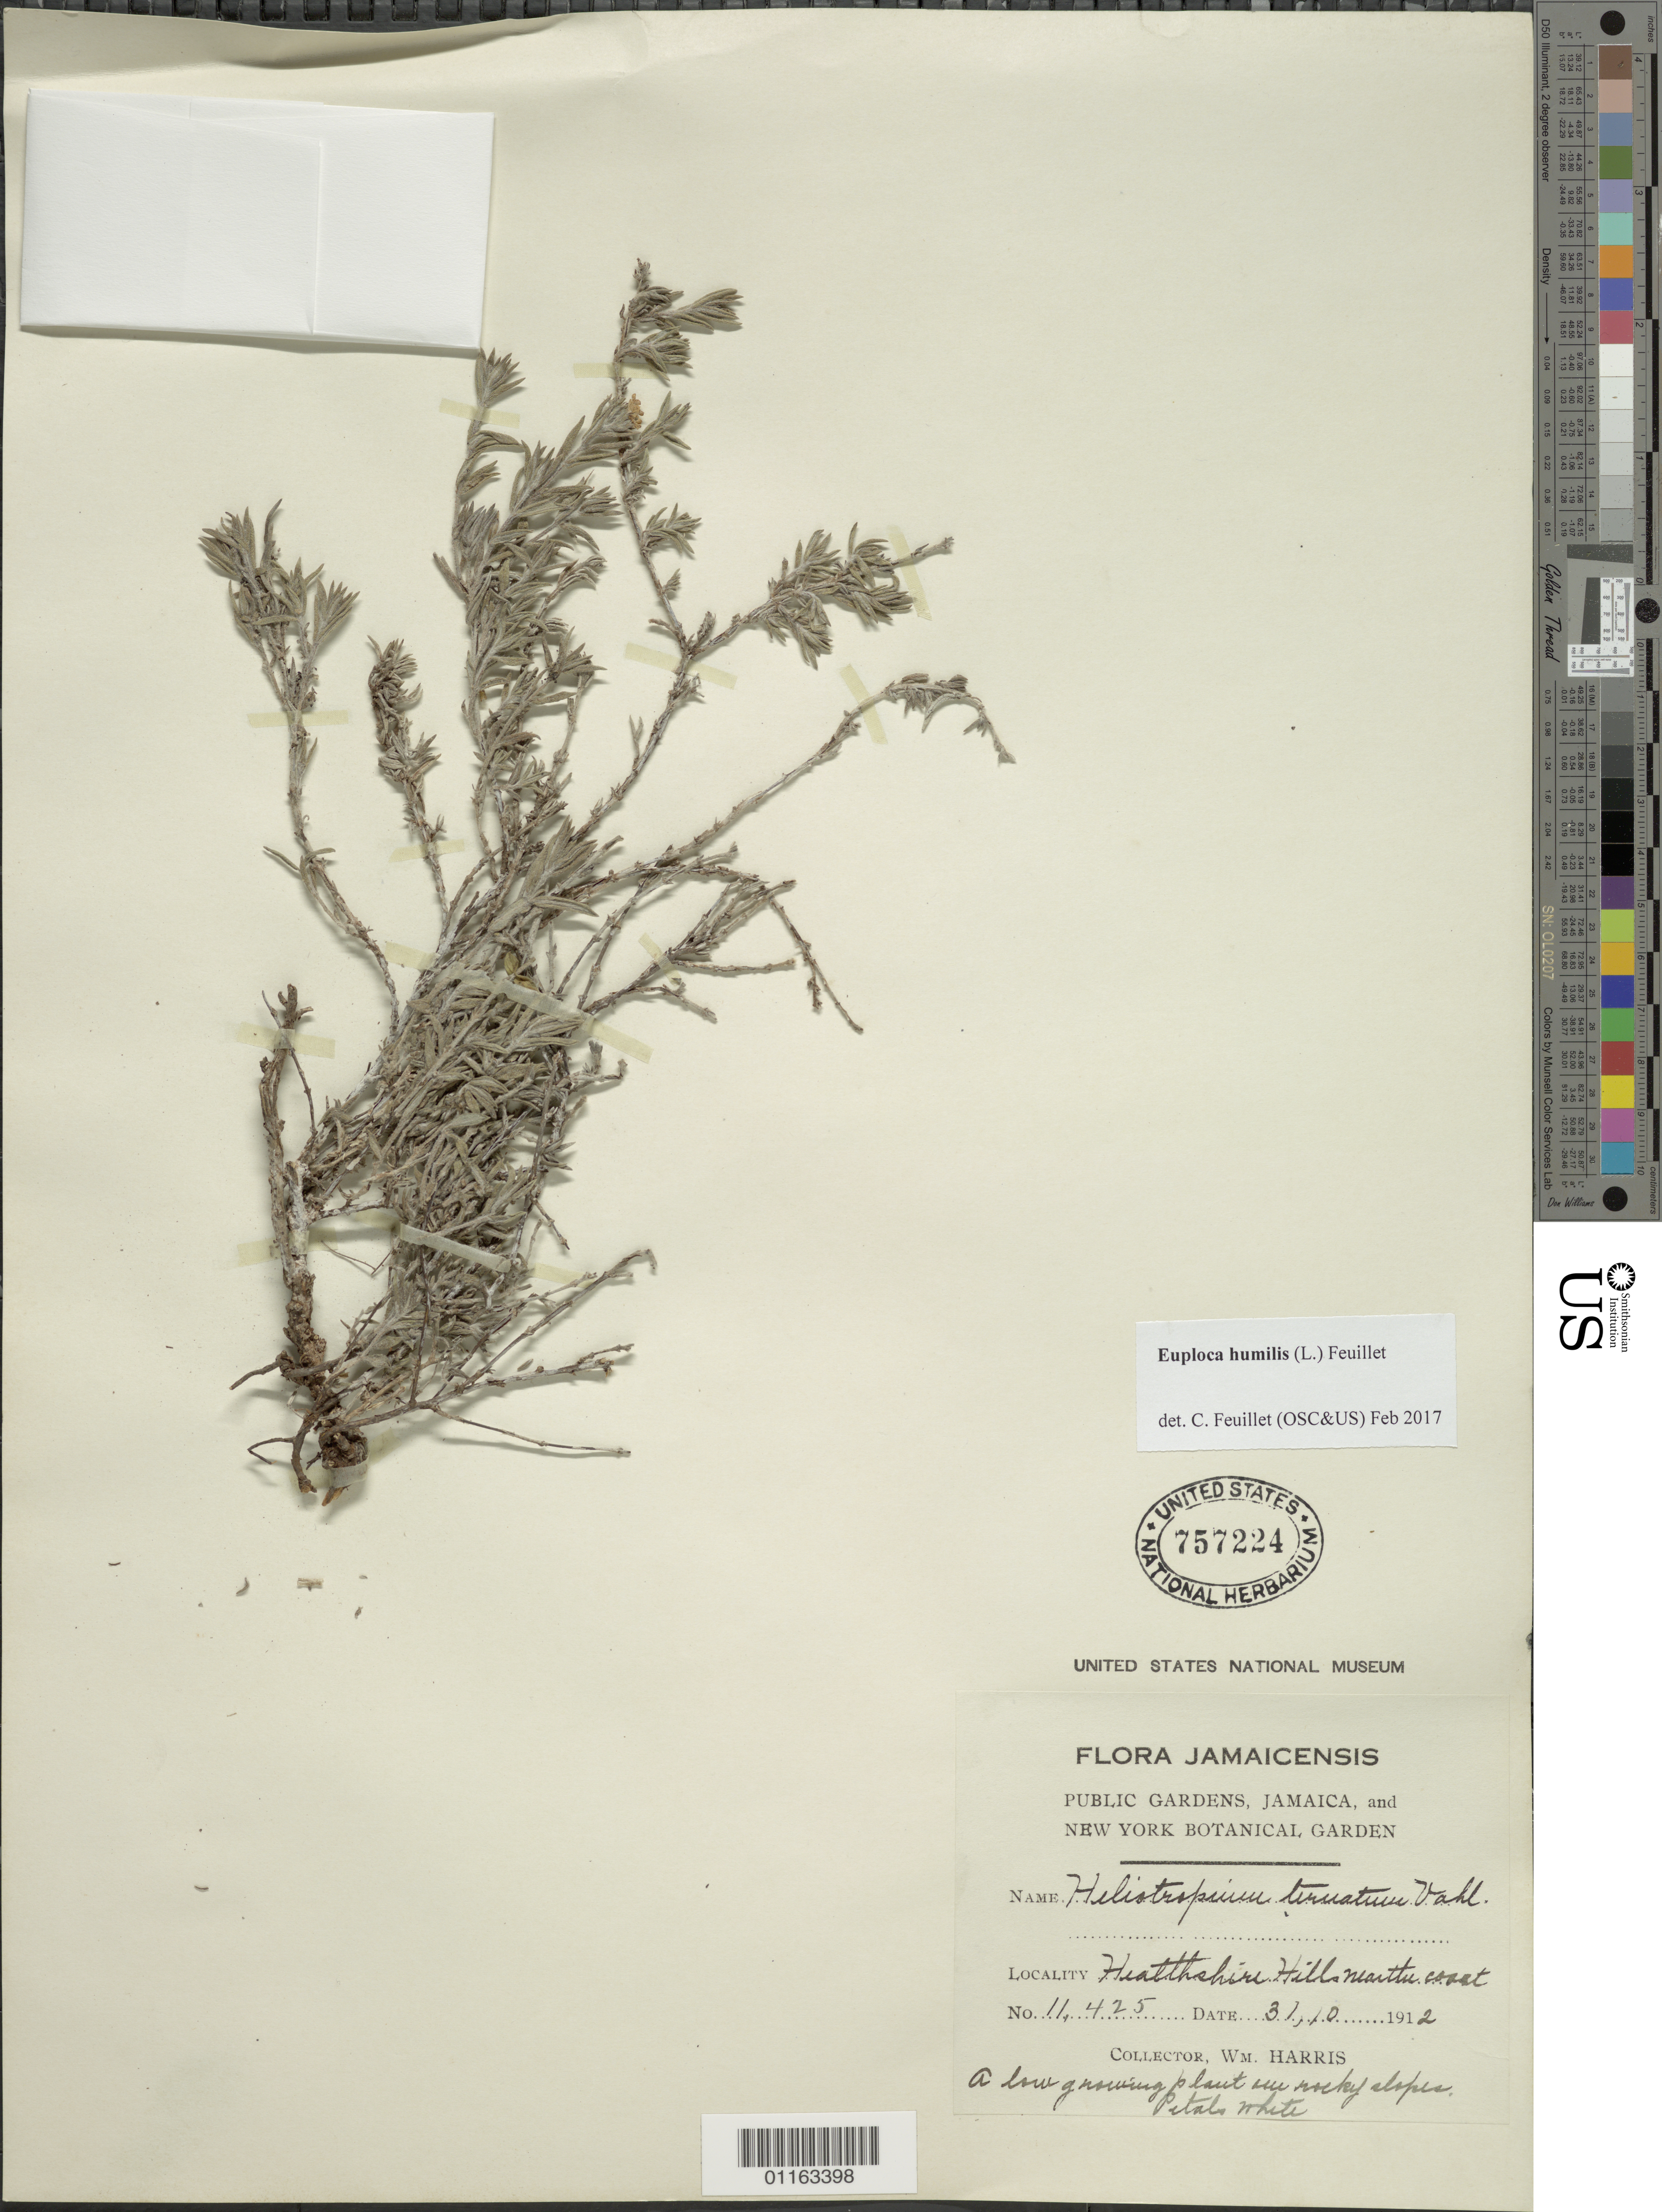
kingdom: Plantae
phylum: Tracheophyta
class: Magnoliopsida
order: Boraginales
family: Heliotropiaceae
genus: Euploca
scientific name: Euploca humilis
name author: (L.) Feuillet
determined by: Feuillet, C.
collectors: W. Harris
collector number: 11425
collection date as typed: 31 Oct 1912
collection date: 1912-10-31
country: Jamaica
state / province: Saint Catherine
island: Jamaica I.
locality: Healthshire Hills near the coast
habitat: On rocky slopes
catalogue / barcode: US 757224